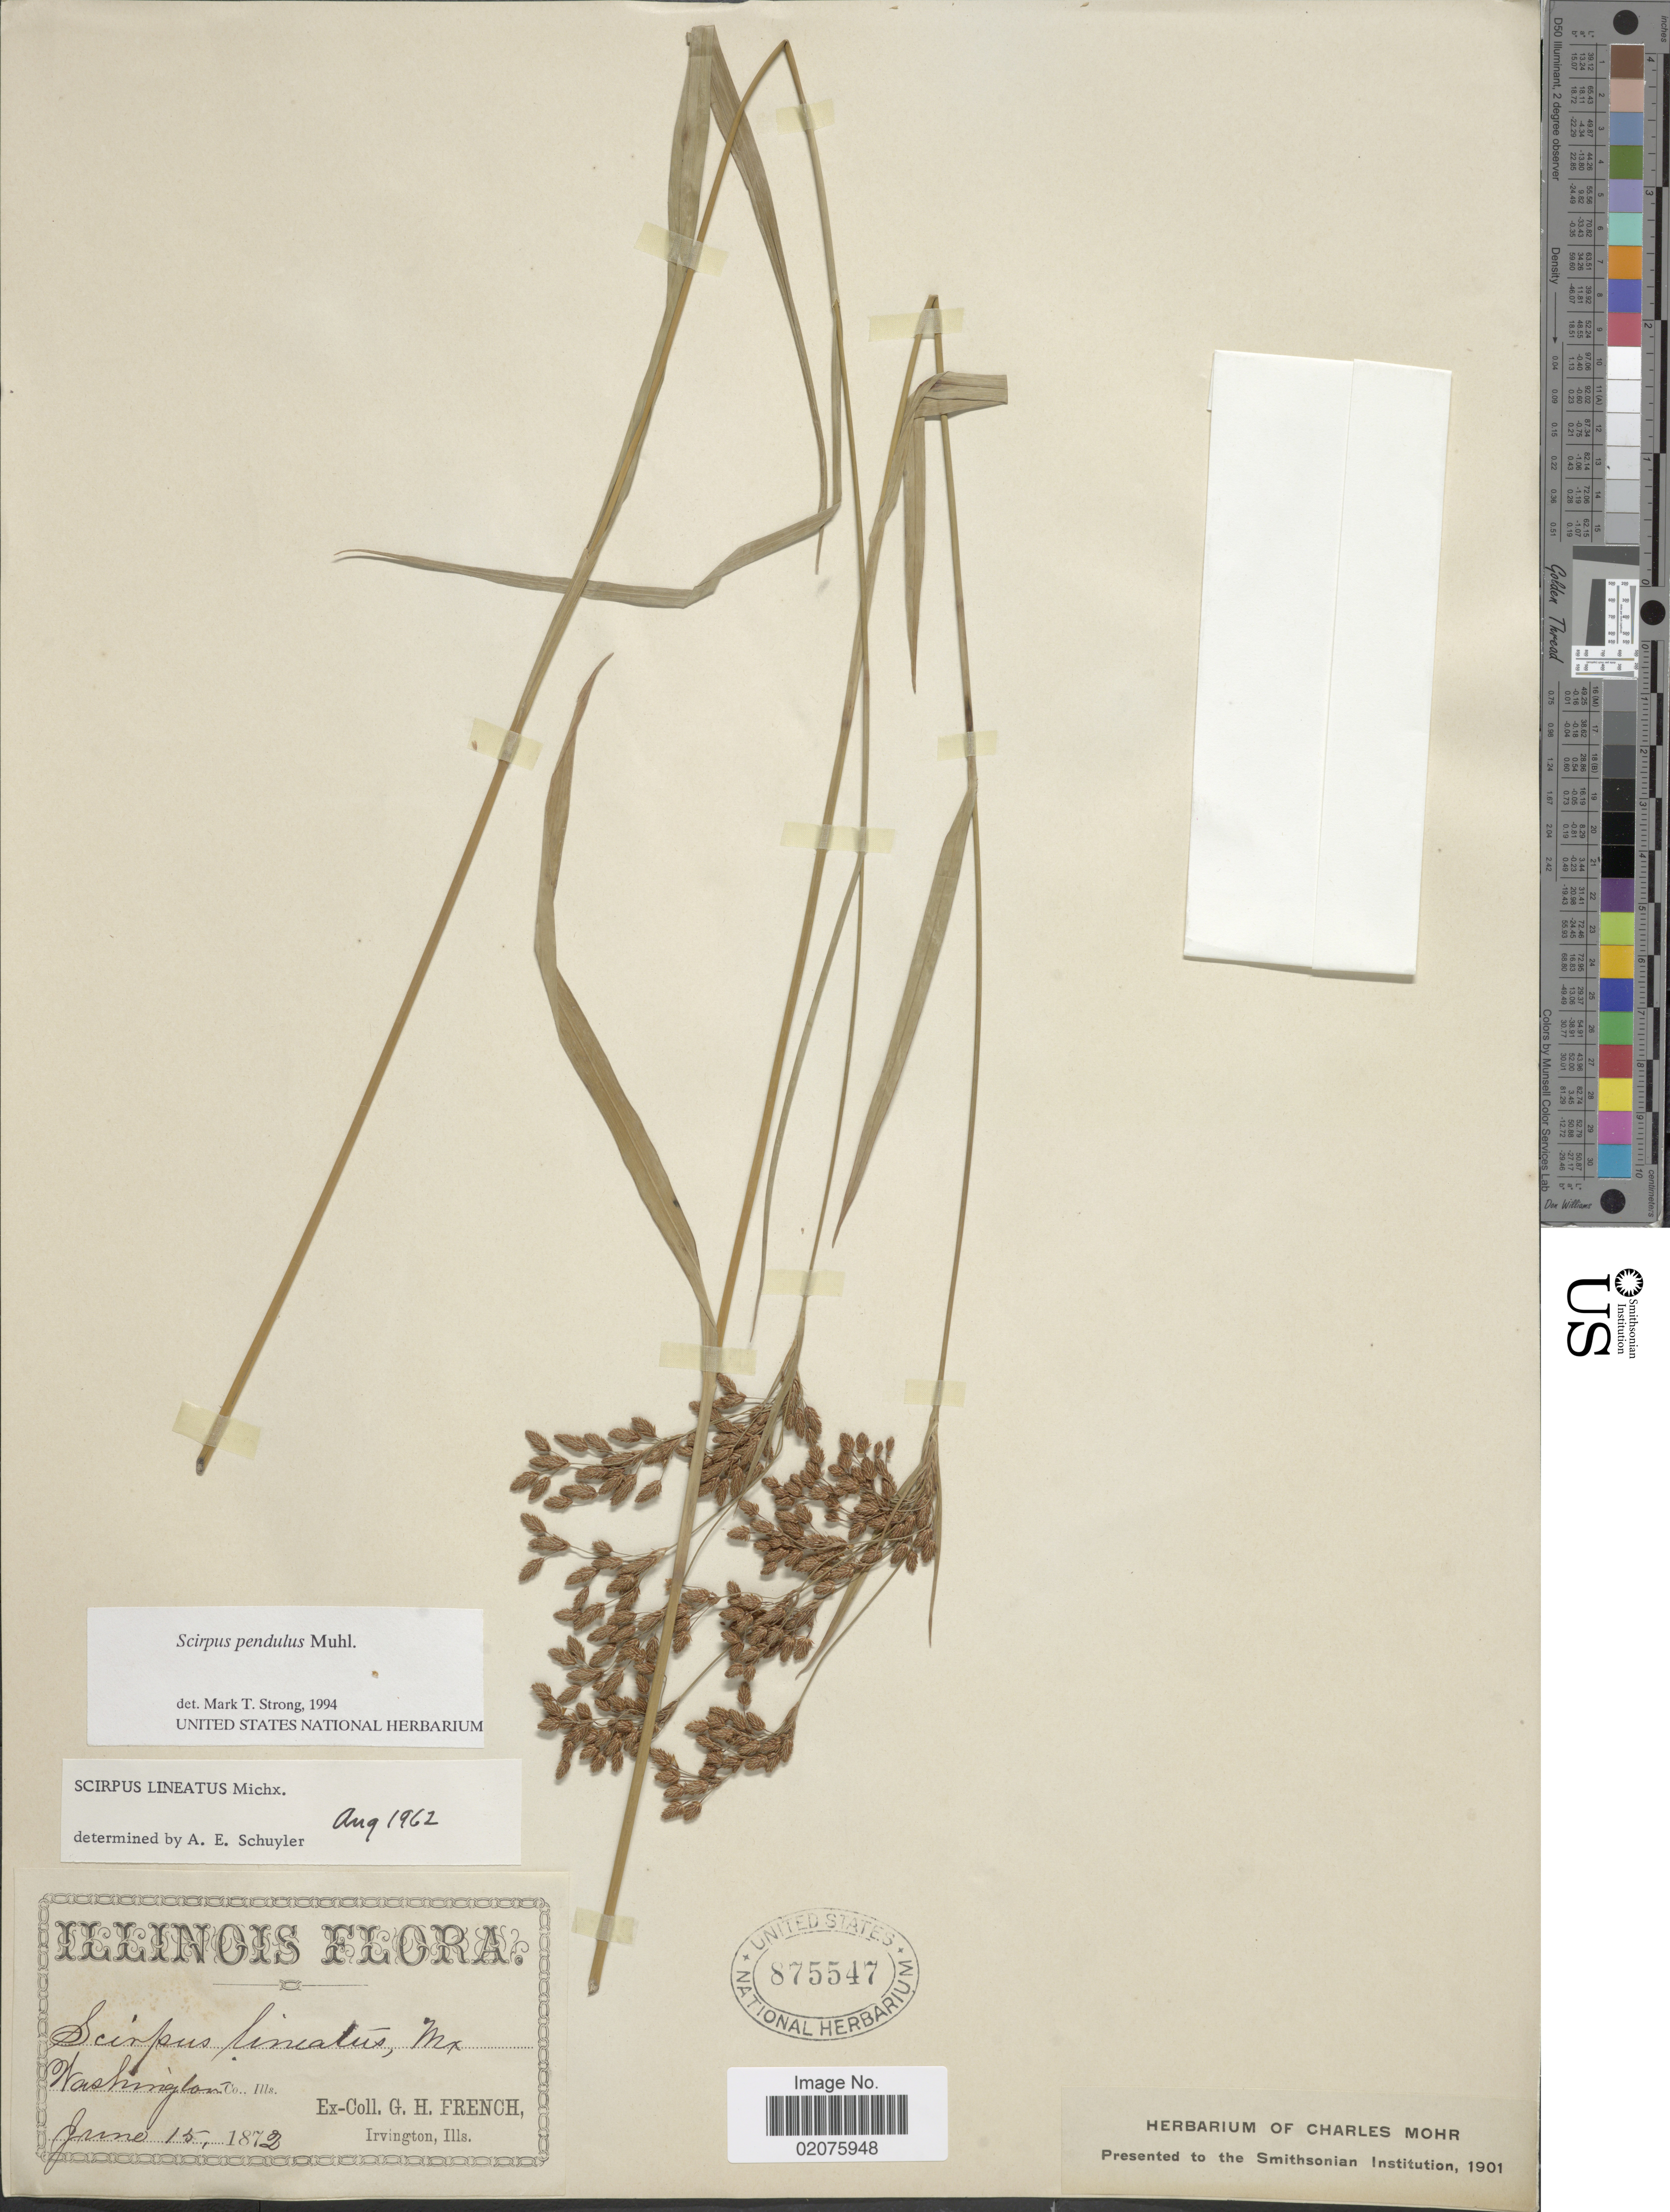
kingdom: Plantae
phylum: Tracheophyta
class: Liliopsida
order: Poales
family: Cyperaceae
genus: Scirpus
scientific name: Scirpus pendulus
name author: Muhl.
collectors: G. H. French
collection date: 1872-06-15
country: United States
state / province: Illinois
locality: Washington Co. ills.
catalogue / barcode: US 875547